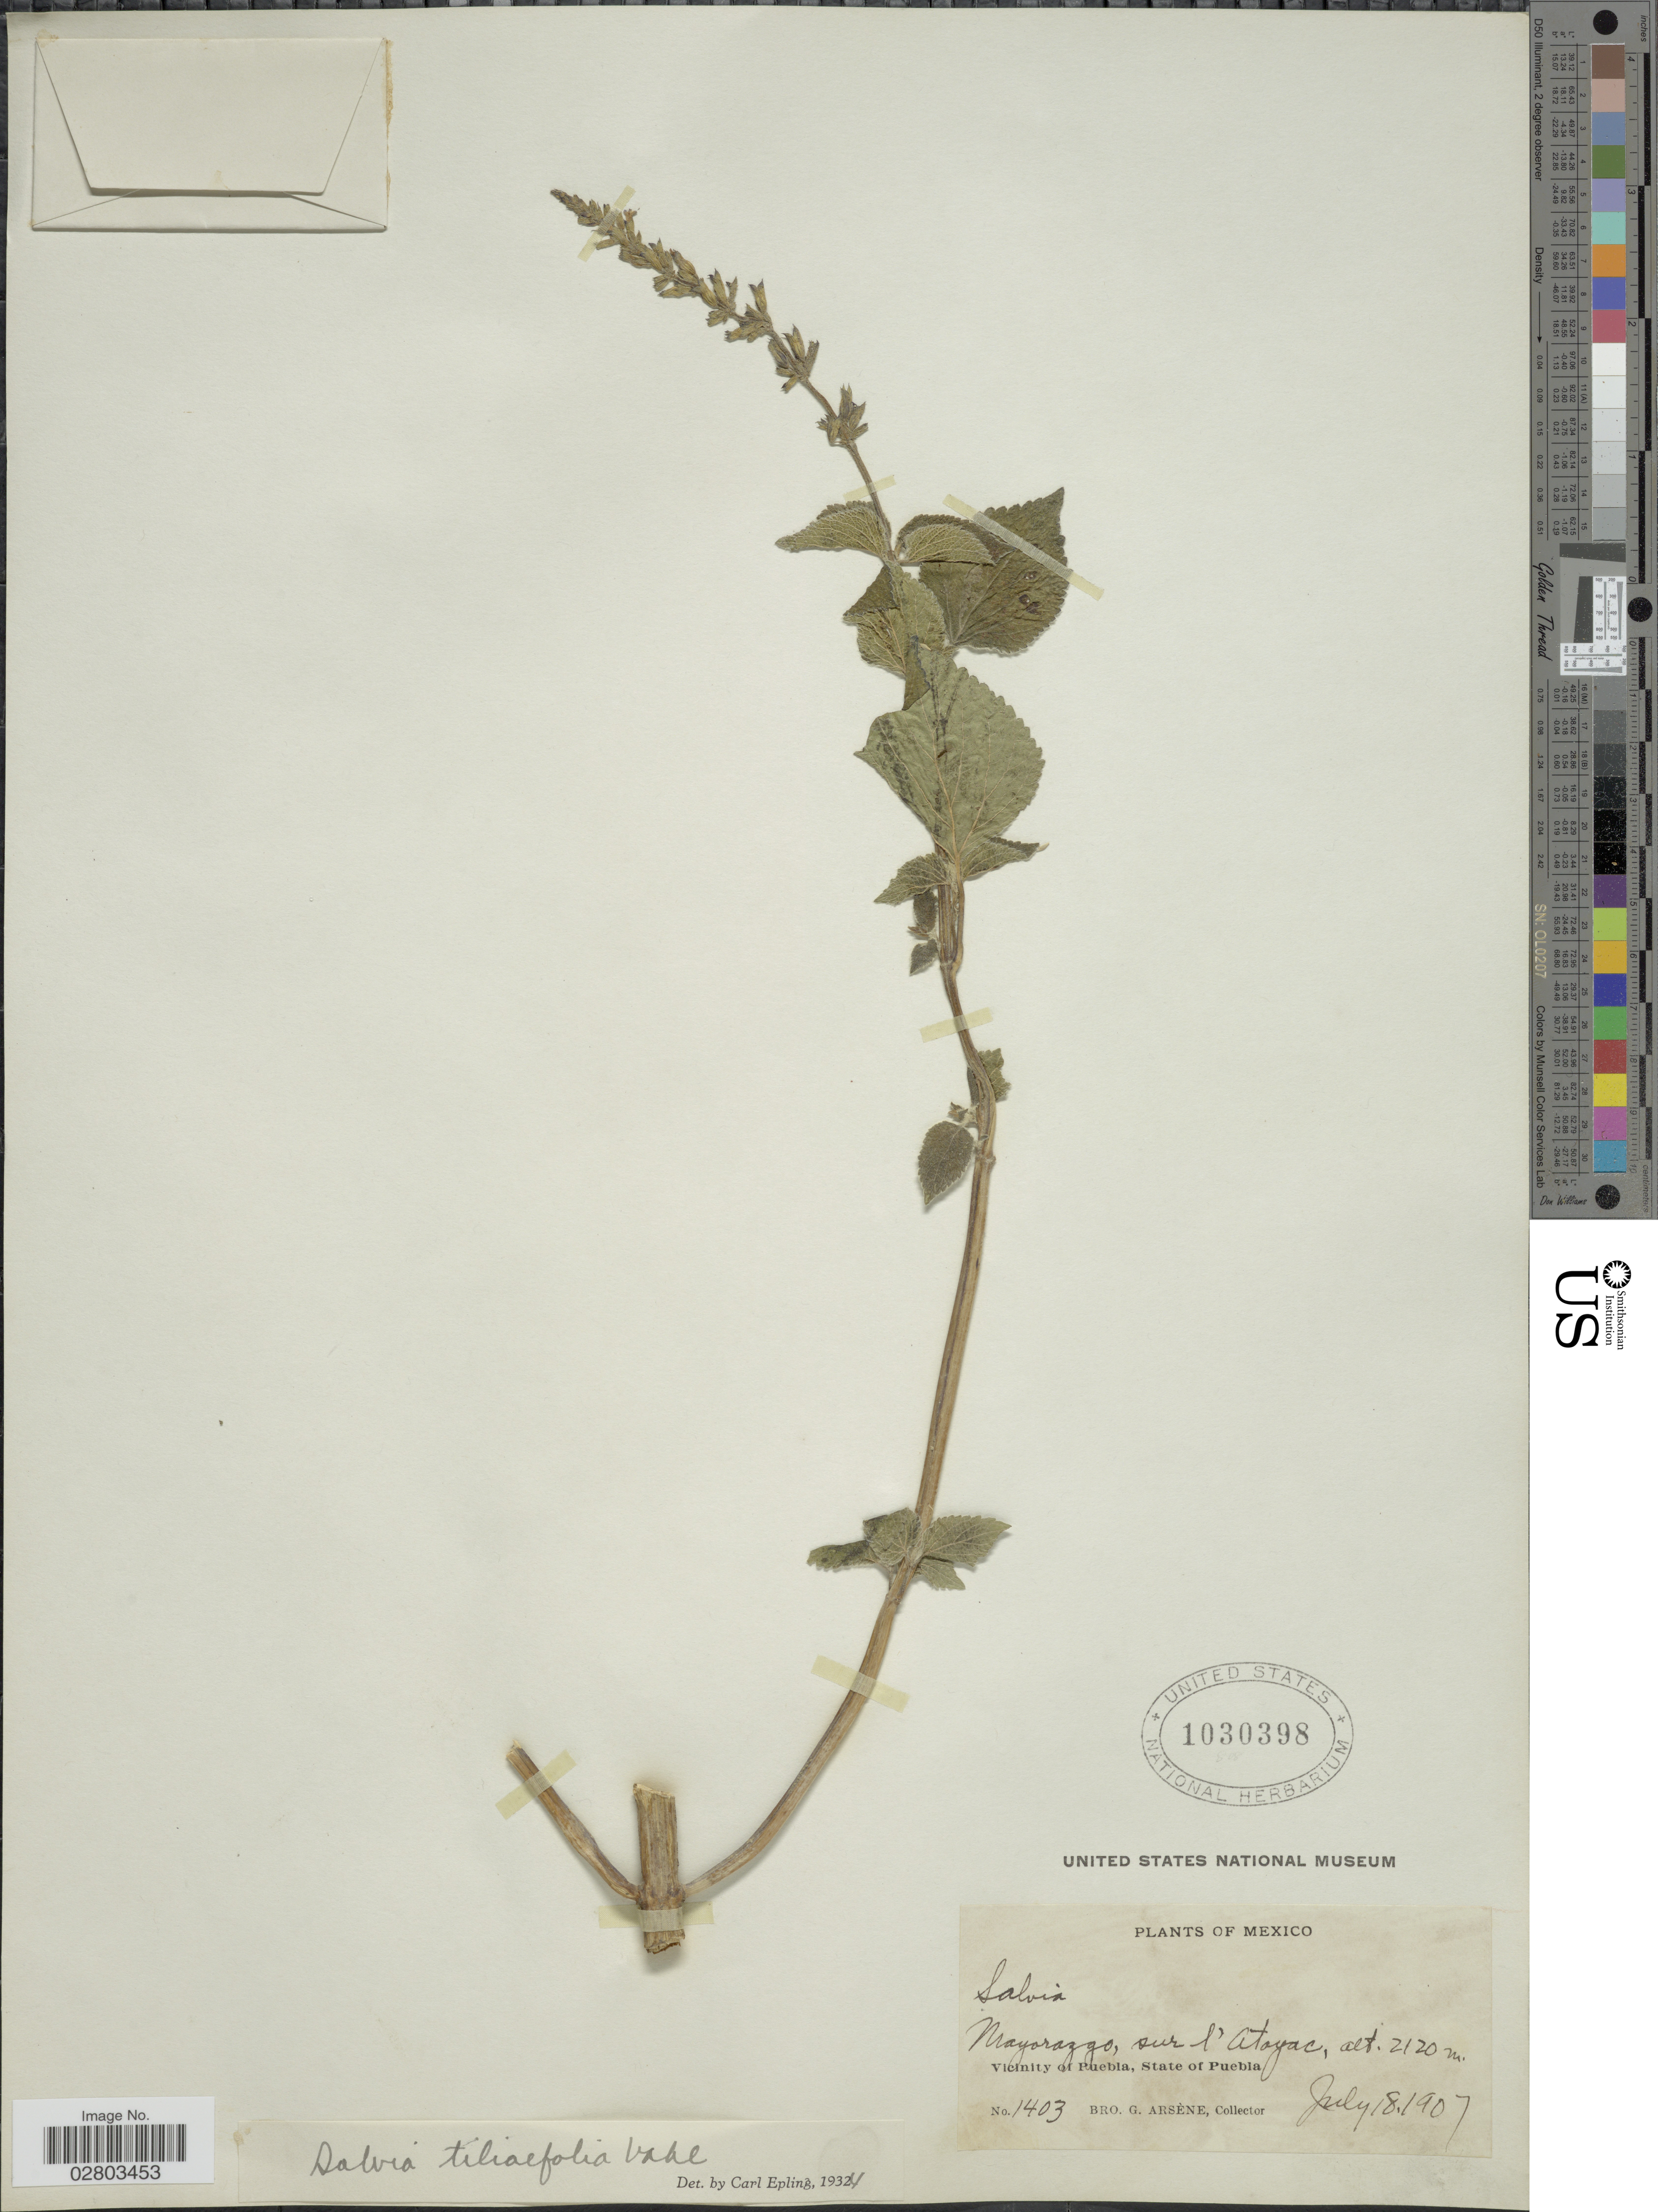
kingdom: Plantae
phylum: Tracheophyta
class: Magnoliopsida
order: Lamiales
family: Lamiaceae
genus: Salvia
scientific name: Salvia tiliifolia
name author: Vahl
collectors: Bro. G. Arsène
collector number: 1403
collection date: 1907-07-18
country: Mexico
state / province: Puebla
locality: Mayorazgo, sur l'Atoyac, Vicinity of Puebla.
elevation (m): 2120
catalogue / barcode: US 1030398